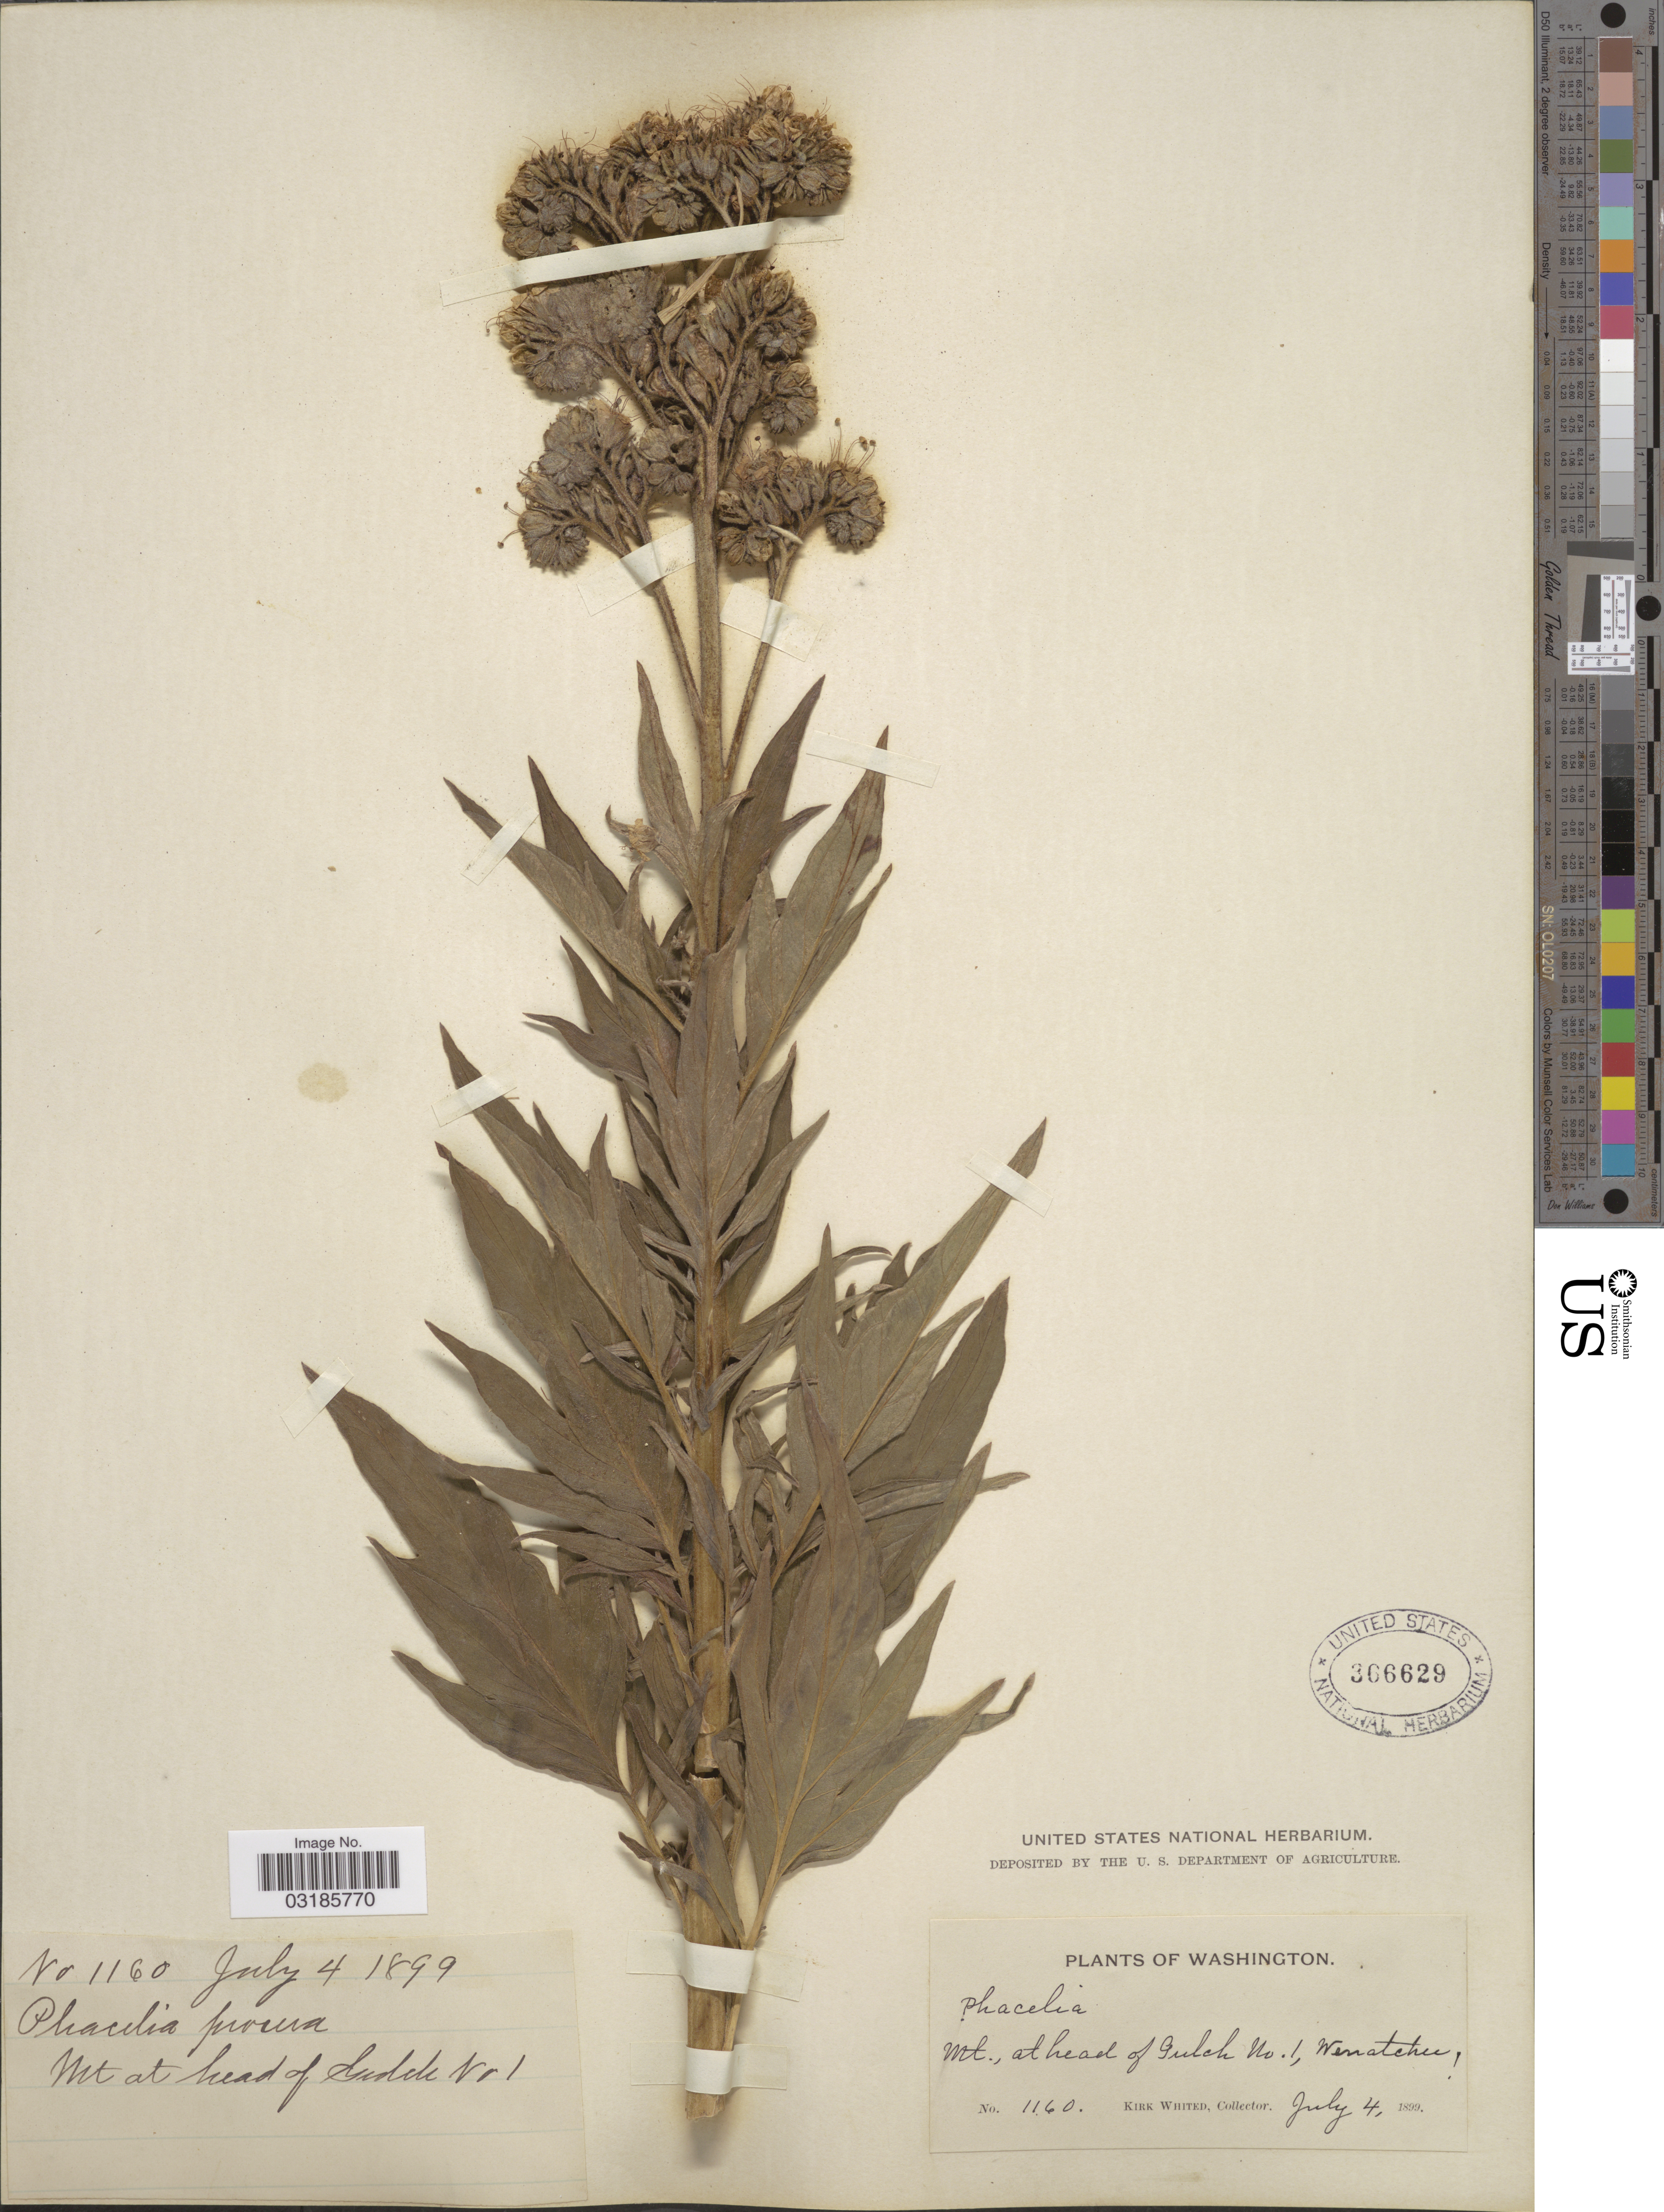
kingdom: Plantae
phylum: Tracheophyta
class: Magnoliopsida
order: Boraginales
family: Hydrophyllaceae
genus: Phacelia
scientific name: Phacelia procera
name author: A. Gray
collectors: K. Whited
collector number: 1160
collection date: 1899-07-04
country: United States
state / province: Washington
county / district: Chelan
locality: Mt., at head of Gulch No.1, Wenatchee.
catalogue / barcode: US 366629